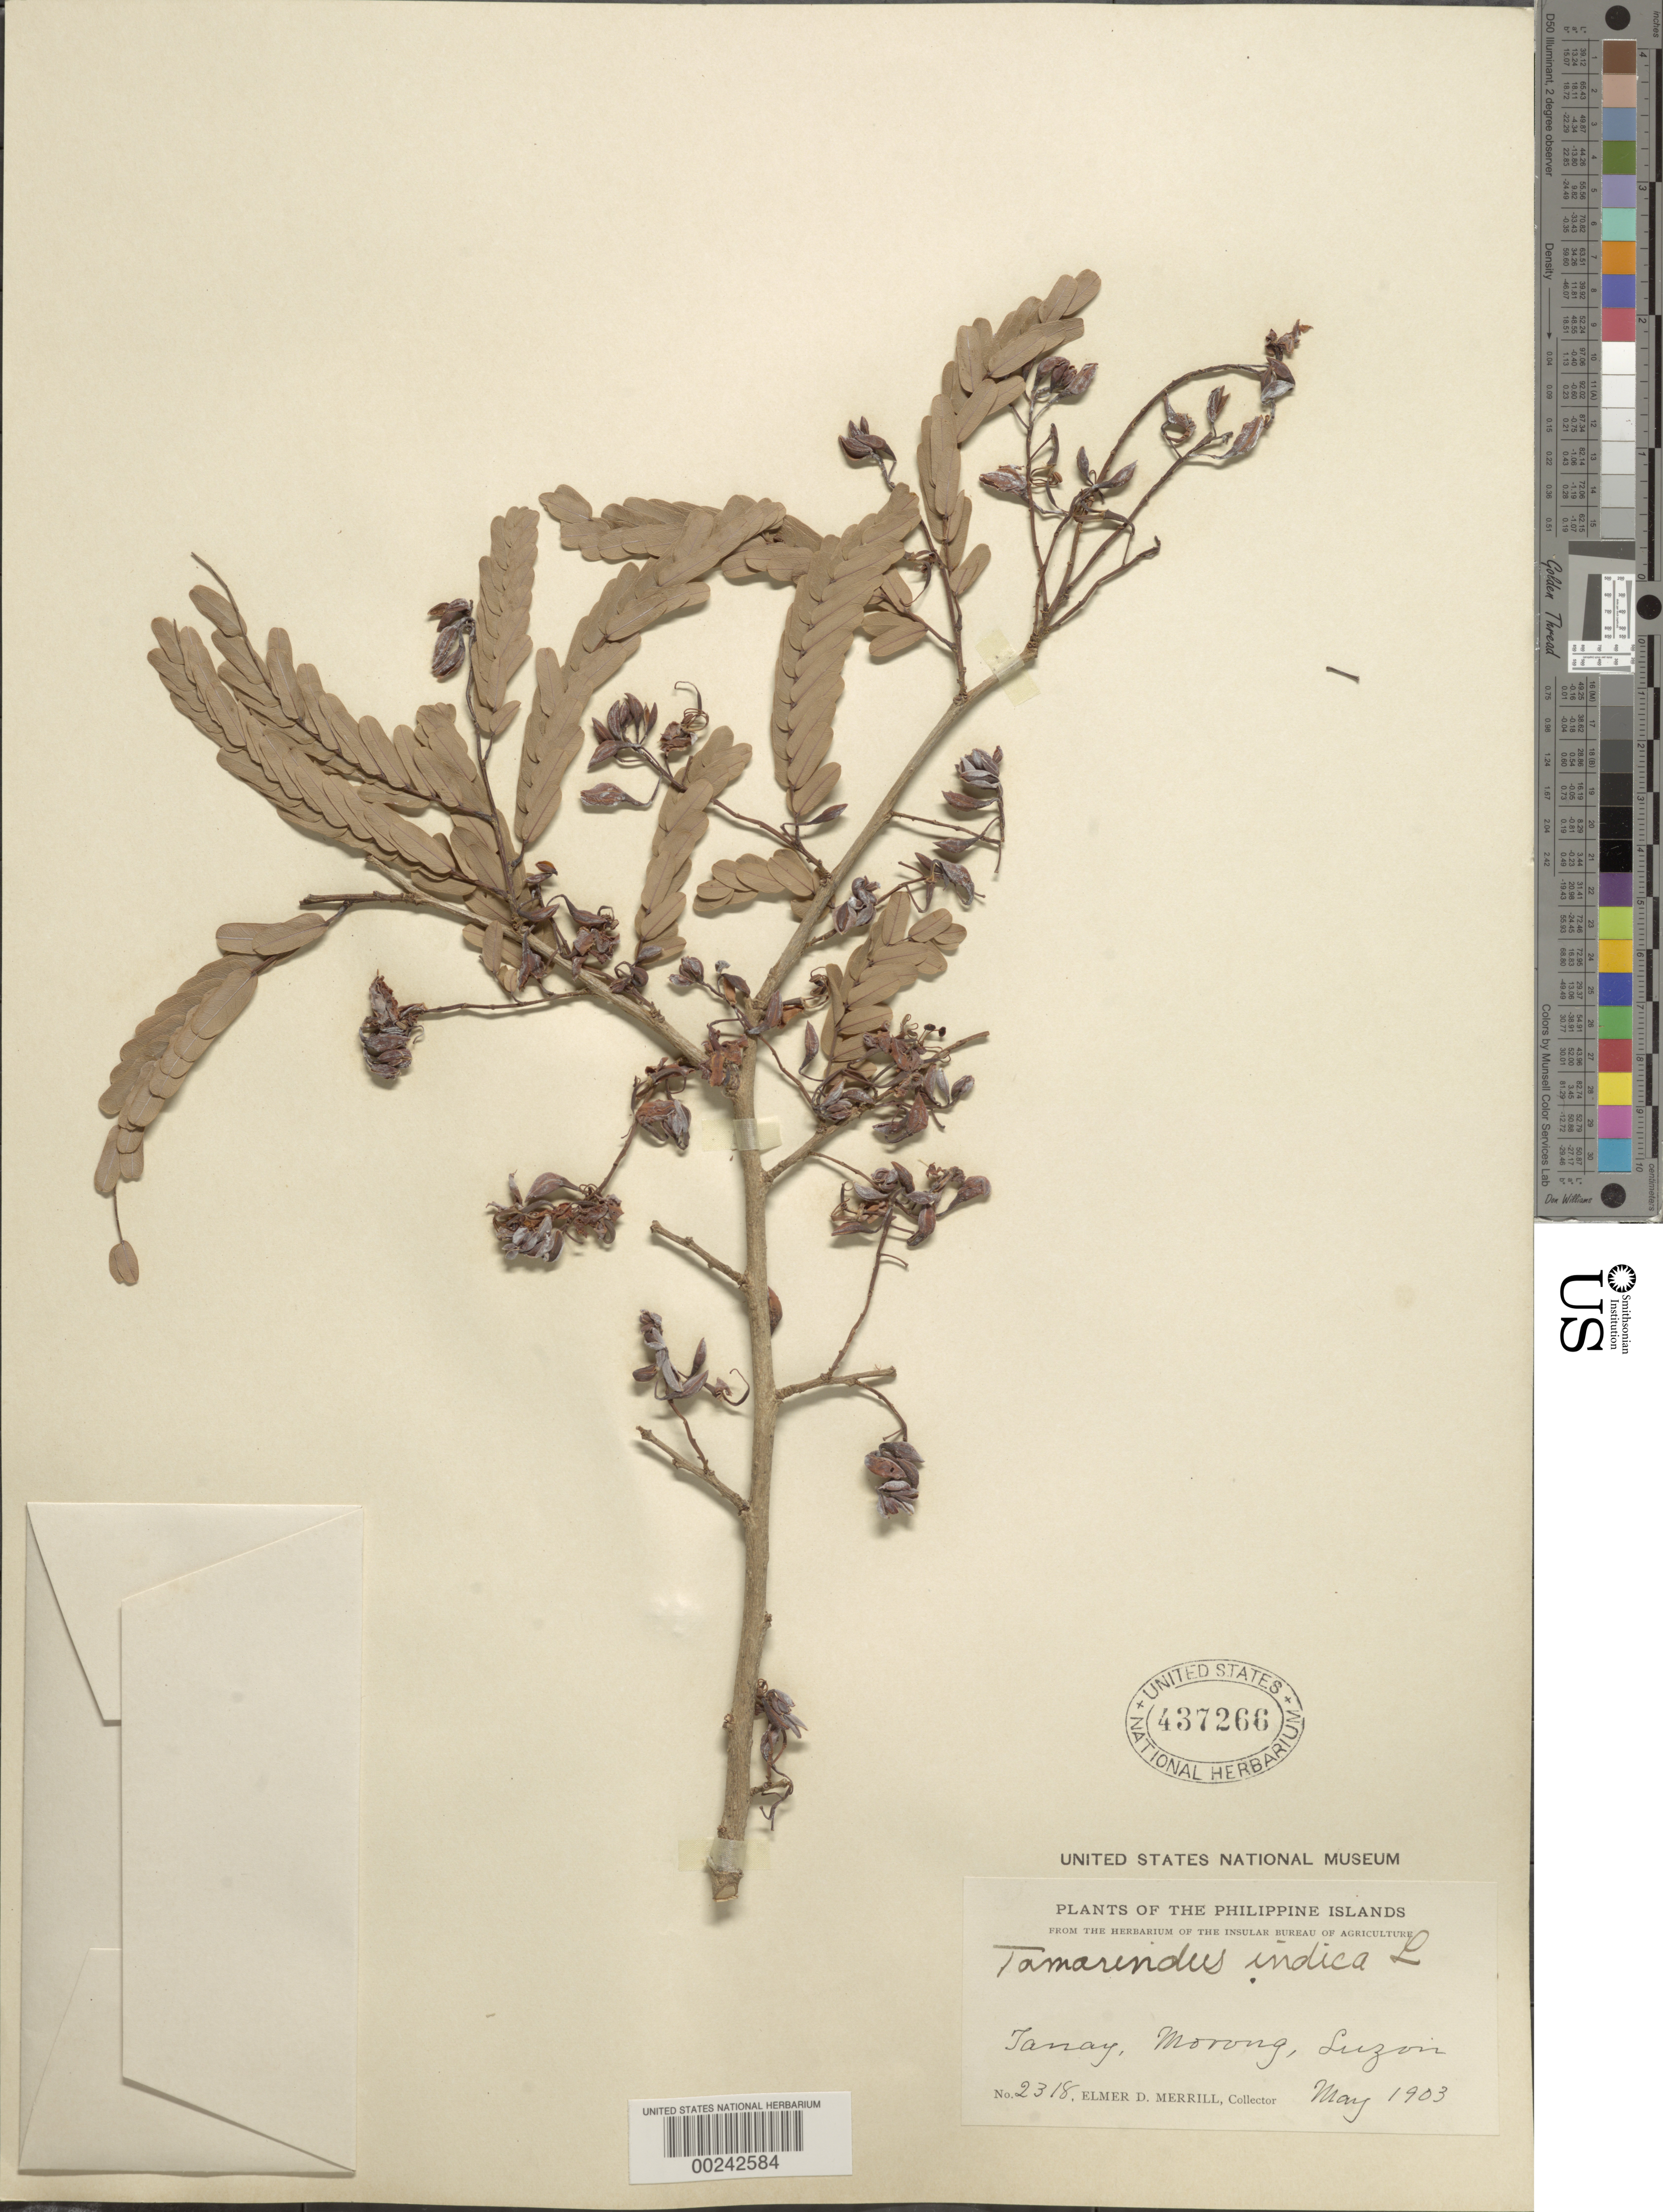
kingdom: Plantae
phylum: Tracheophyta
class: Magnoliopsida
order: Fabales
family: Fabaceae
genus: Tamarindus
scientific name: Tamarindus indica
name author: L.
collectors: E. D. Merrill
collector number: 2318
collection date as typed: May 1903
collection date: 1903-05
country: Philippines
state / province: Calabarzon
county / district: Rizal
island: Luzon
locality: Tanay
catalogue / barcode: US 437266